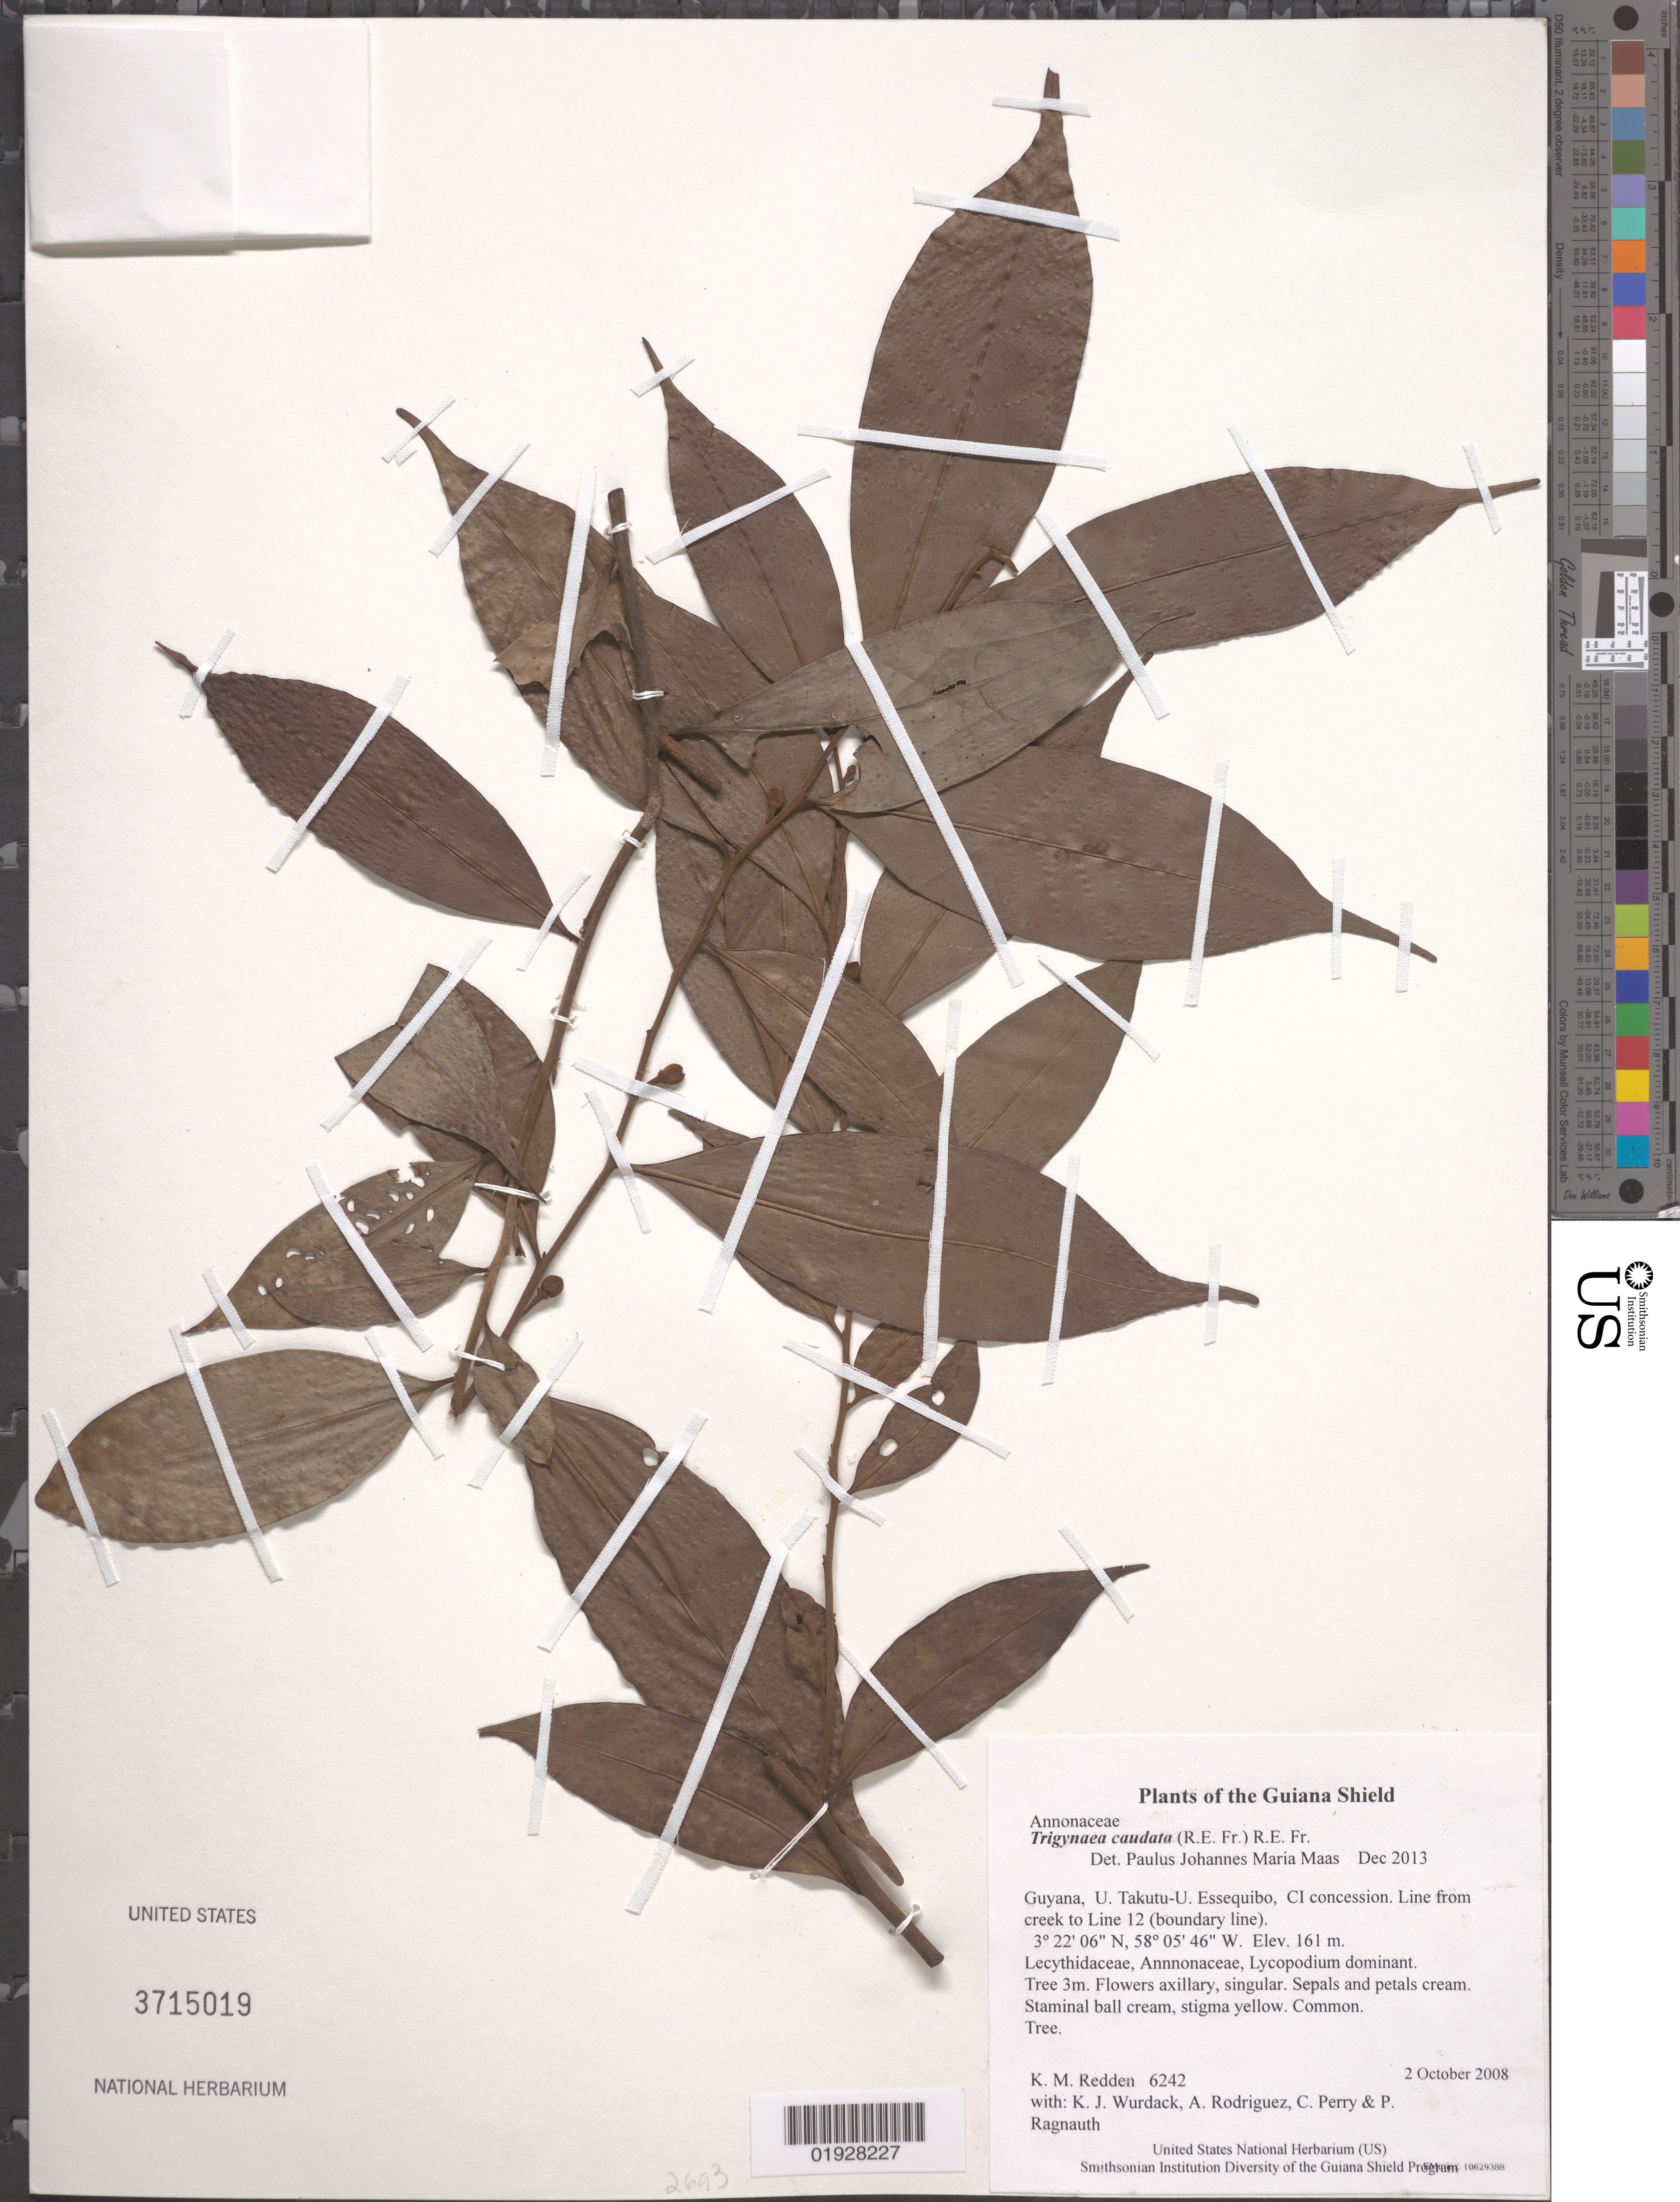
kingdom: Plantae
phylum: Tracheophyta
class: Magnoliopsida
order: Magnoliales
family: Annonaceae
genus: Trigynaea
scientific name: Trigynaea caudata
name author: (R.E. Fr.) R.E. Fr.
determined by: Maas, Paul J. M.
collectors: K. M. Redden, K. Wurdack, A. Rodriguez, C. Perry & P. Ragnauth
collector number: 6242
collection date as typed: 2 October 2008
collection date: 2008-10-02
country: Guyana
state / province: U. Takutu-U. Essequibo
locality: CI concession. Line from creek to Line 12 (boundary line)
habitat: Lecythidaceae, Annnonaceae, Lycopodium dominant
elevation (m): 161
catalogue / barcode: US 3715019